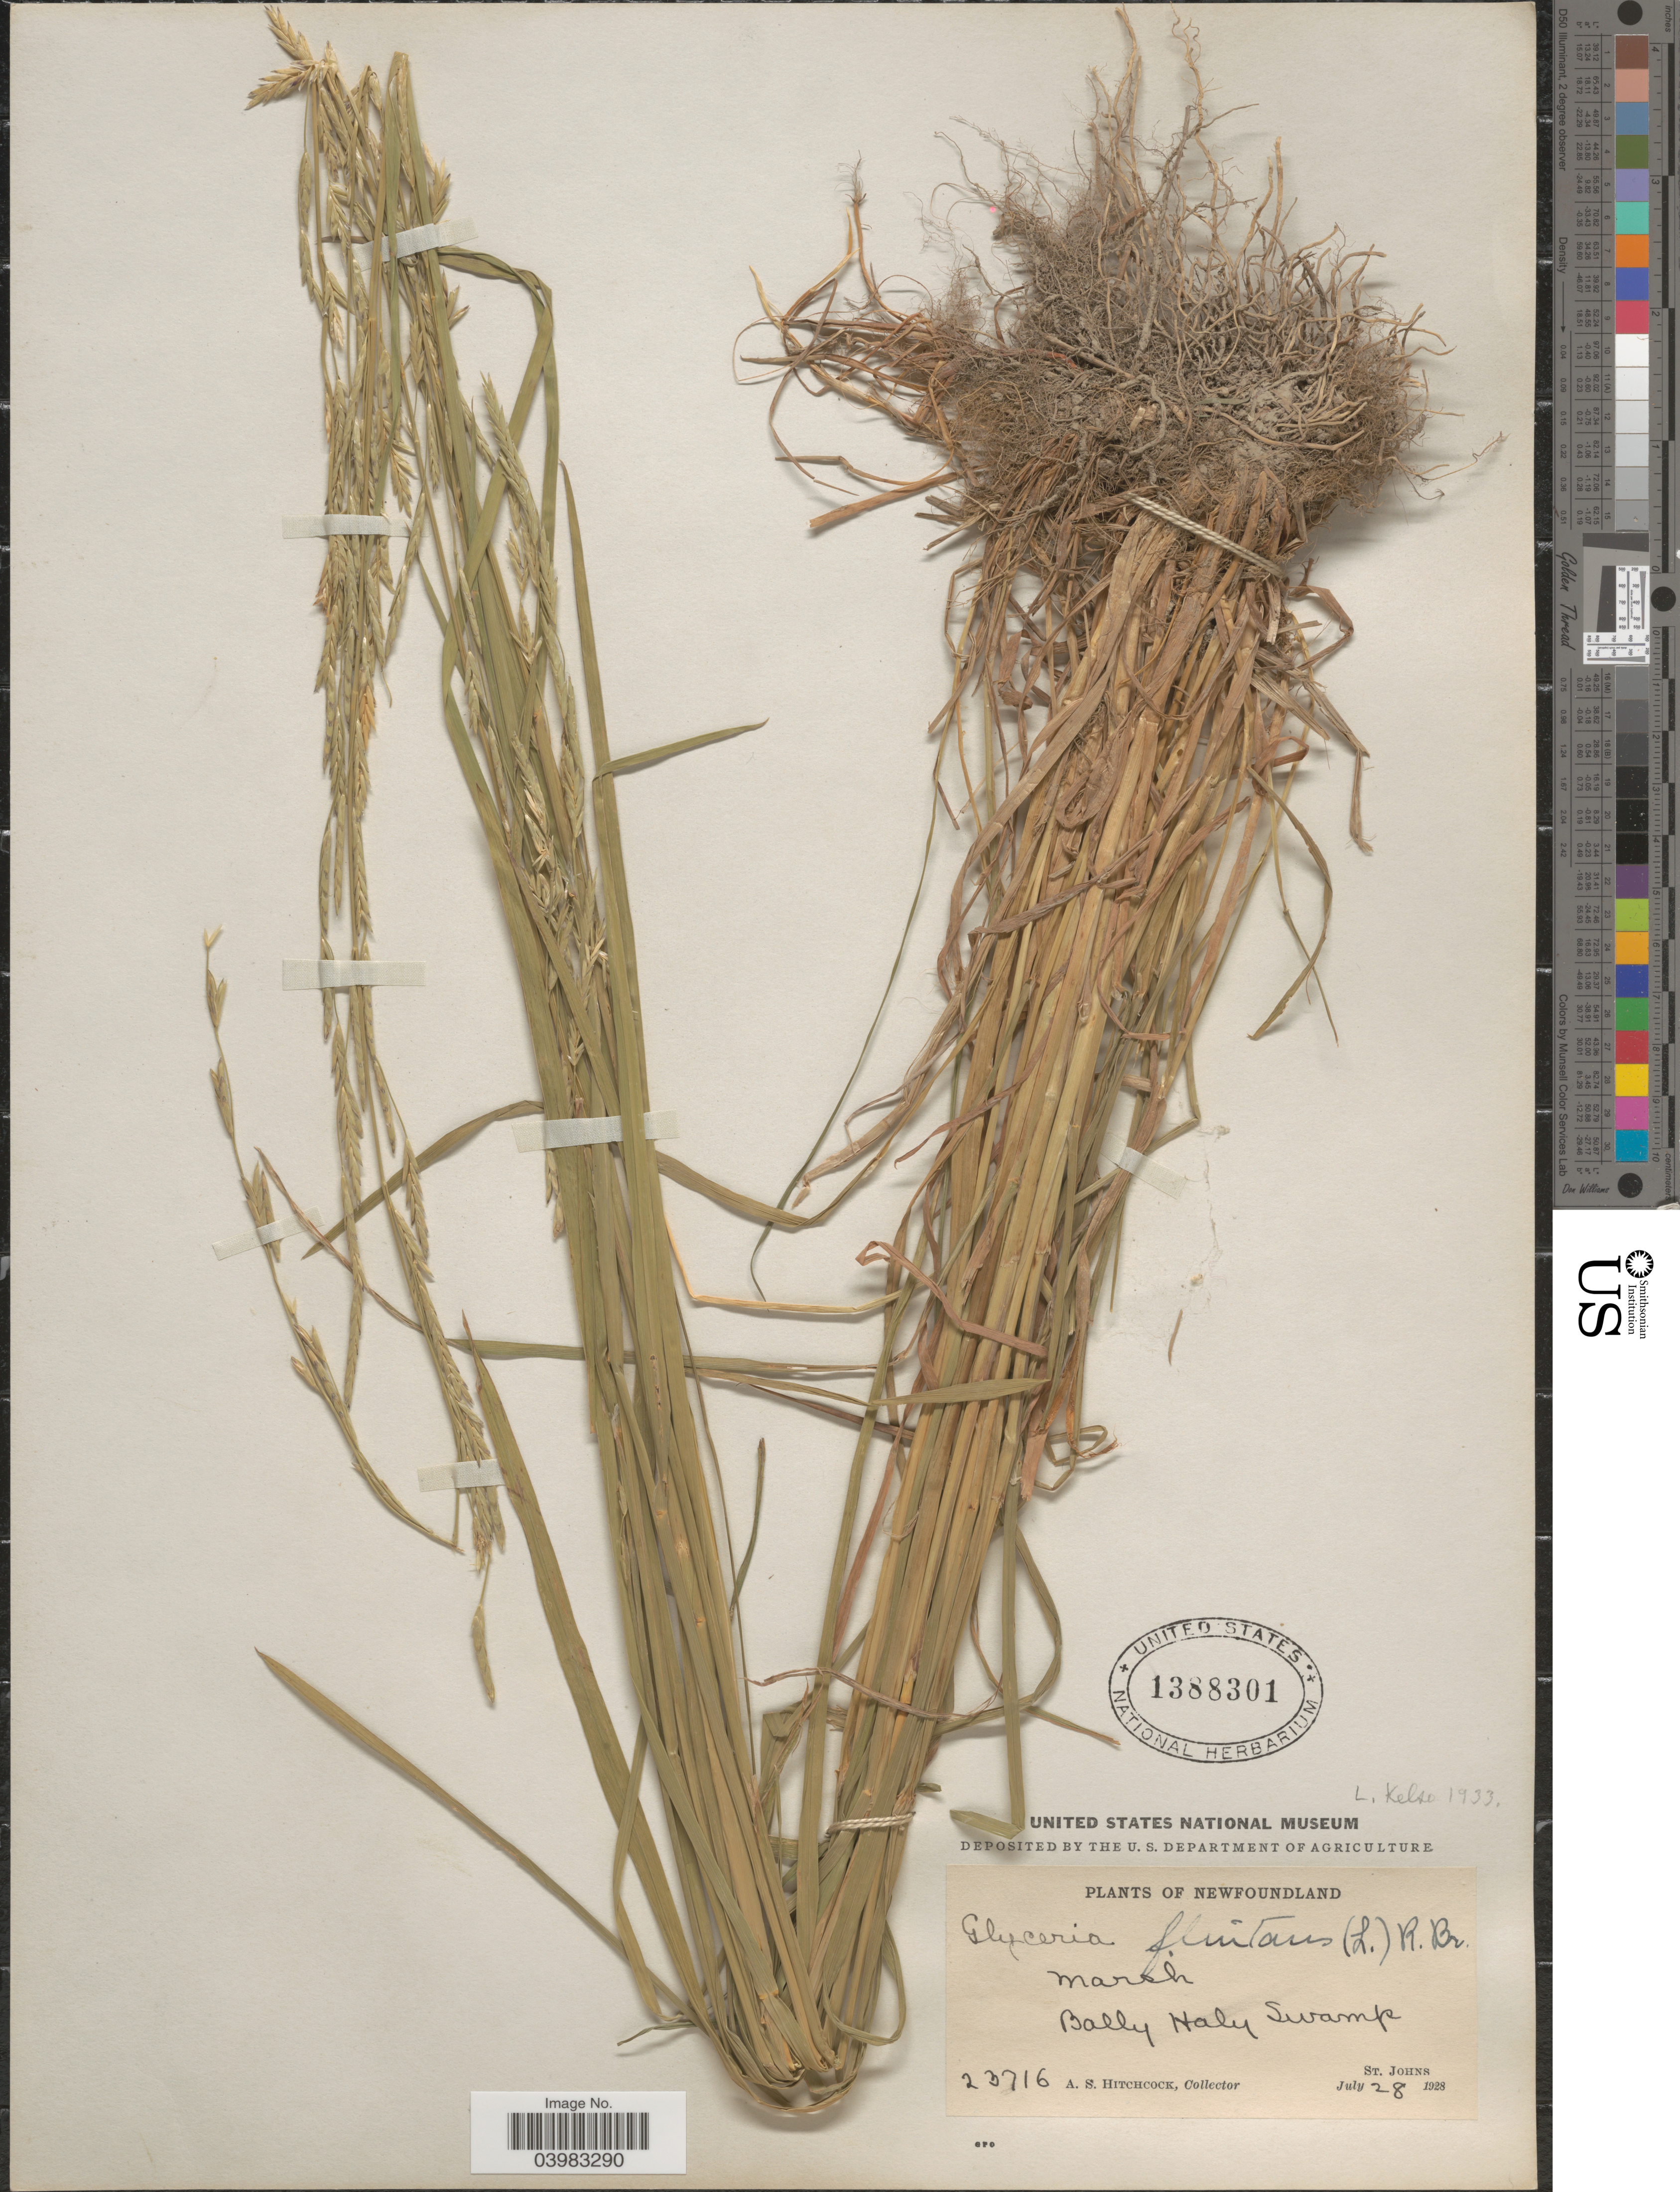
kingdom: Plantae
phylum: Tracheophyta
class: Liliopsida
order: Poales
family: Poaceae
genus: Glyceria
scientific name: Glyceria fluitans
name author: (L.) R. Br.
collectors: A. S. Hitchcock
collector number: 23716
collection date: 1928-07-28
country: Canada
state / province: Newfoundland and Labrador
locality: Bally Haly Swamp. St. Johns.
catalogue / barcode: US 1388301